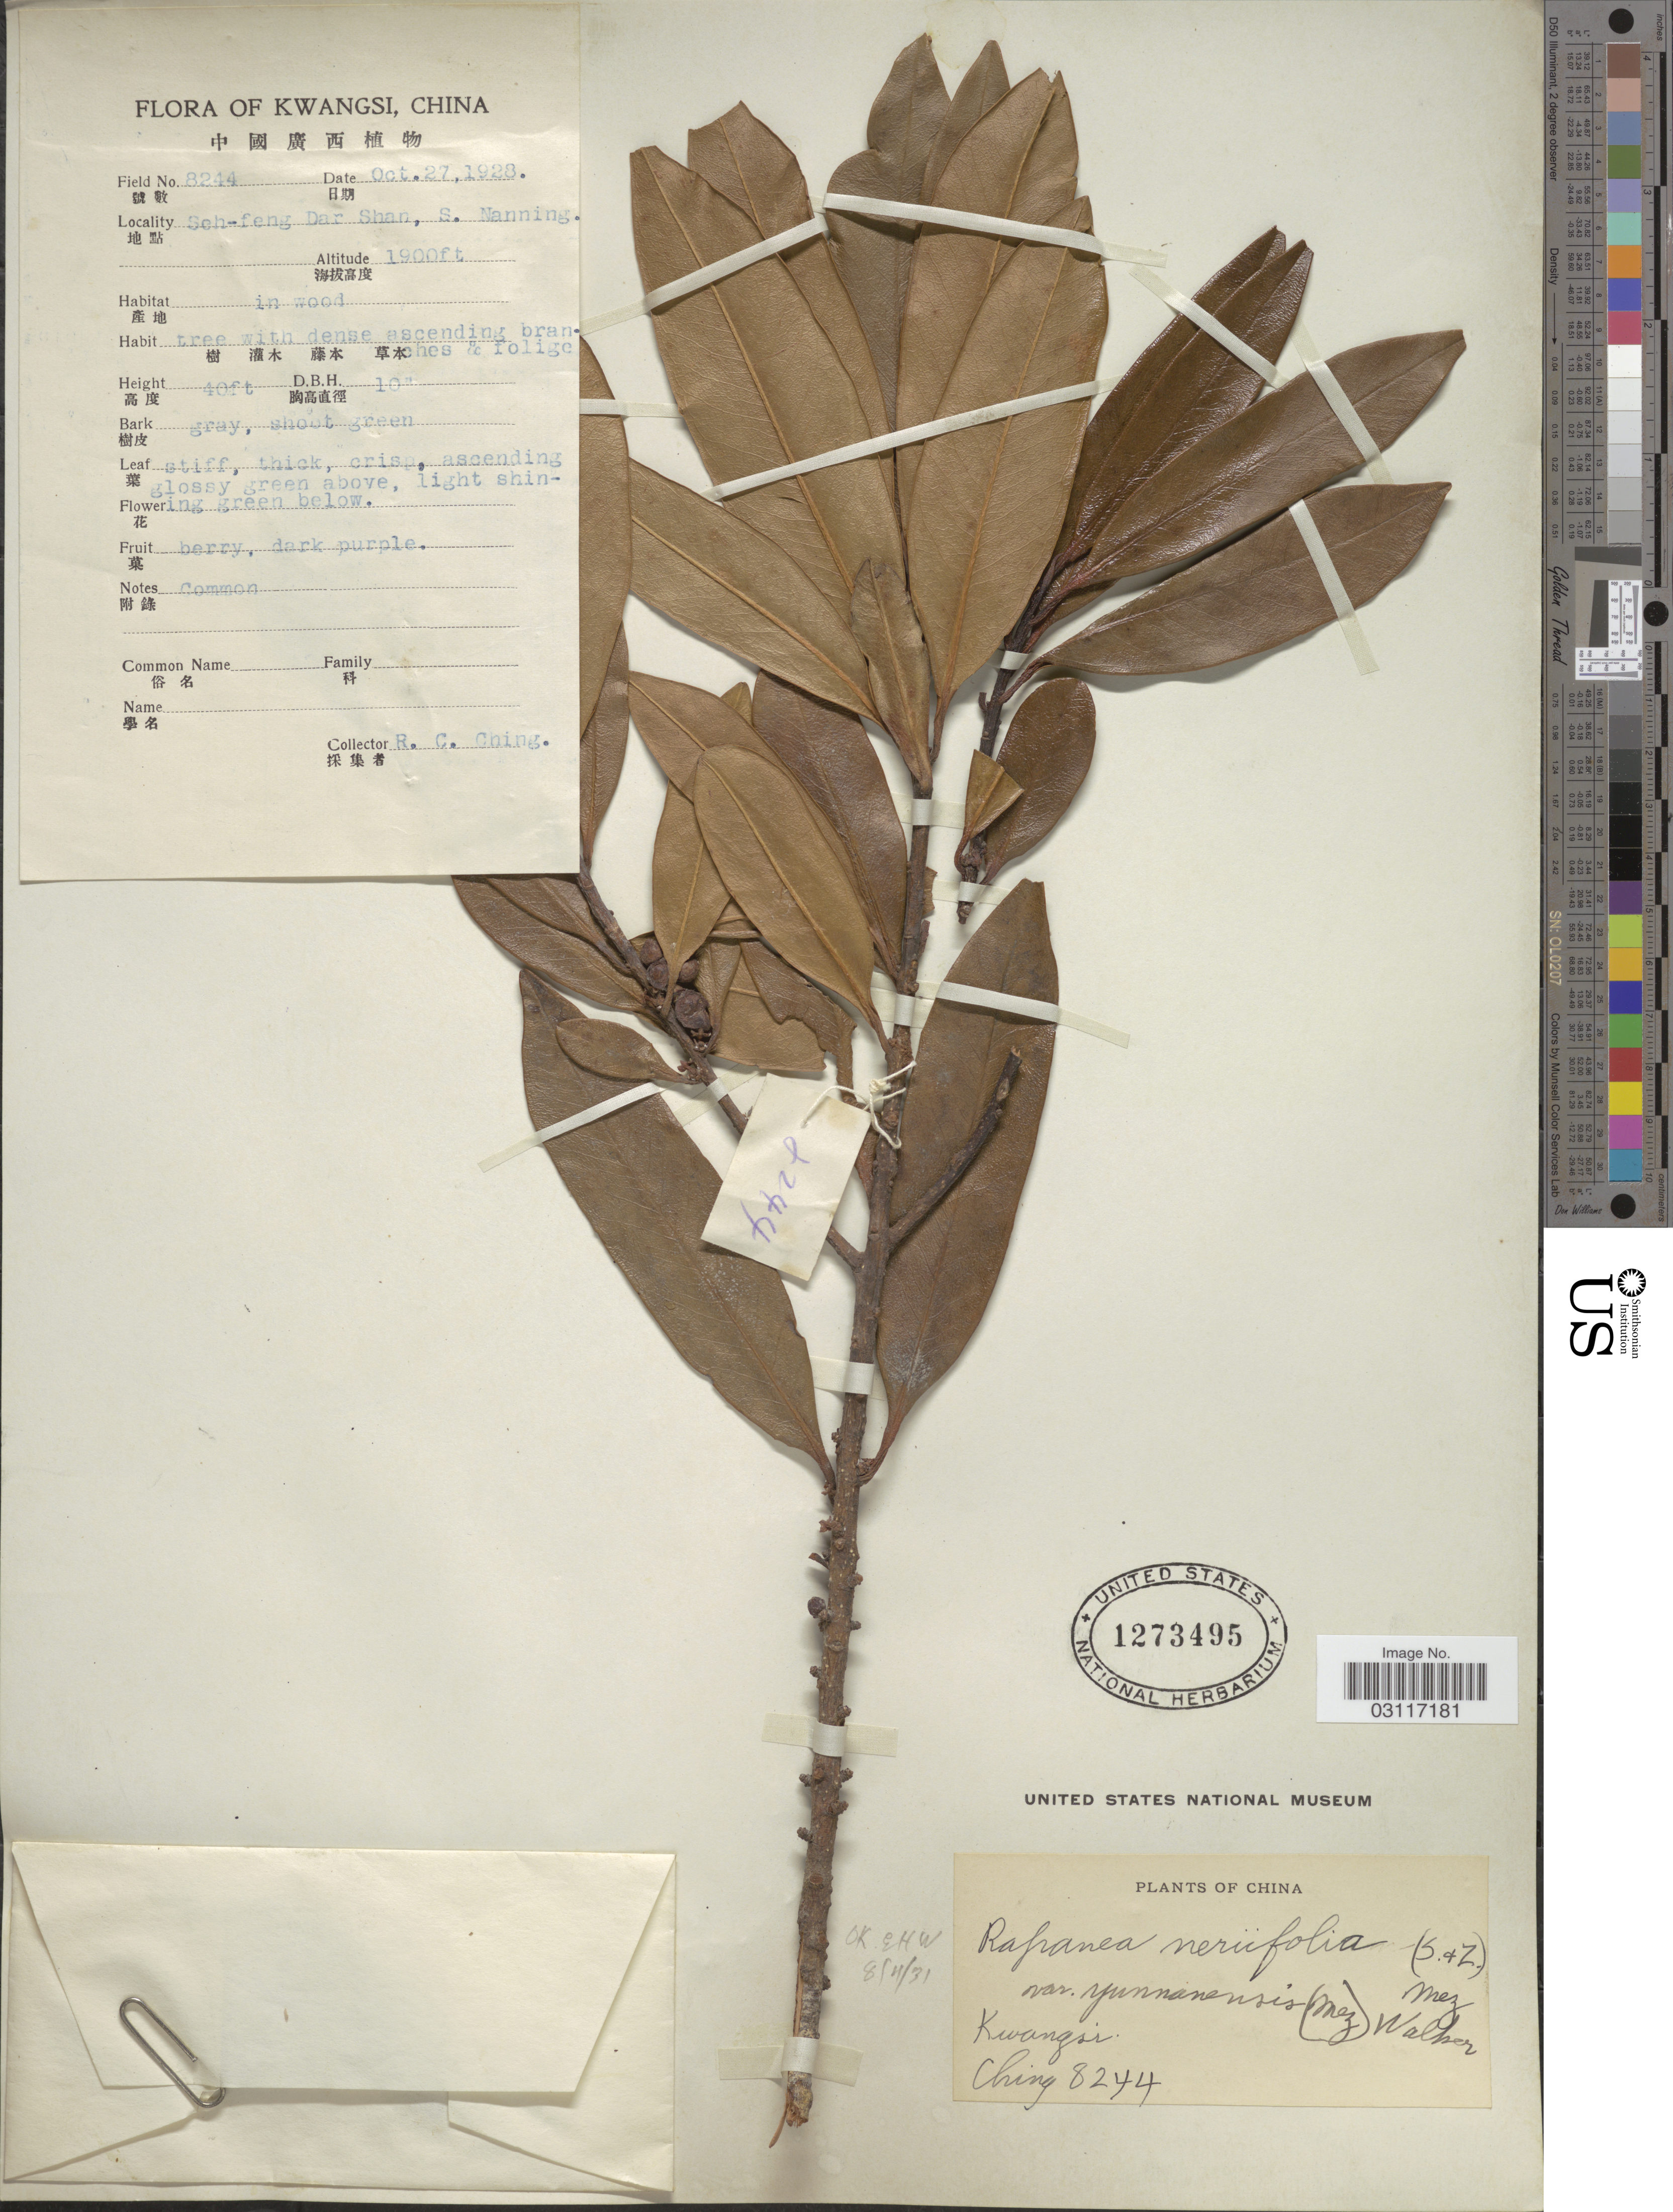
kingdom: Plantae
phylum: Tracheophyta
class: Magnoliopsida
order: Ericales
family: Primulaceae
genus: Myrsine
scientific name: Myrsine seguinii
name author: H. Lév.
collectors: R. C. Ching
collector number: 8244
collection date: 1928-10-27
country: China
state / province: Guangxi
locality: Kwangsi. Seh-feng Dar Shan, S. Nanning.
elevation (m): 579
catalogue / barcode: US 1273495